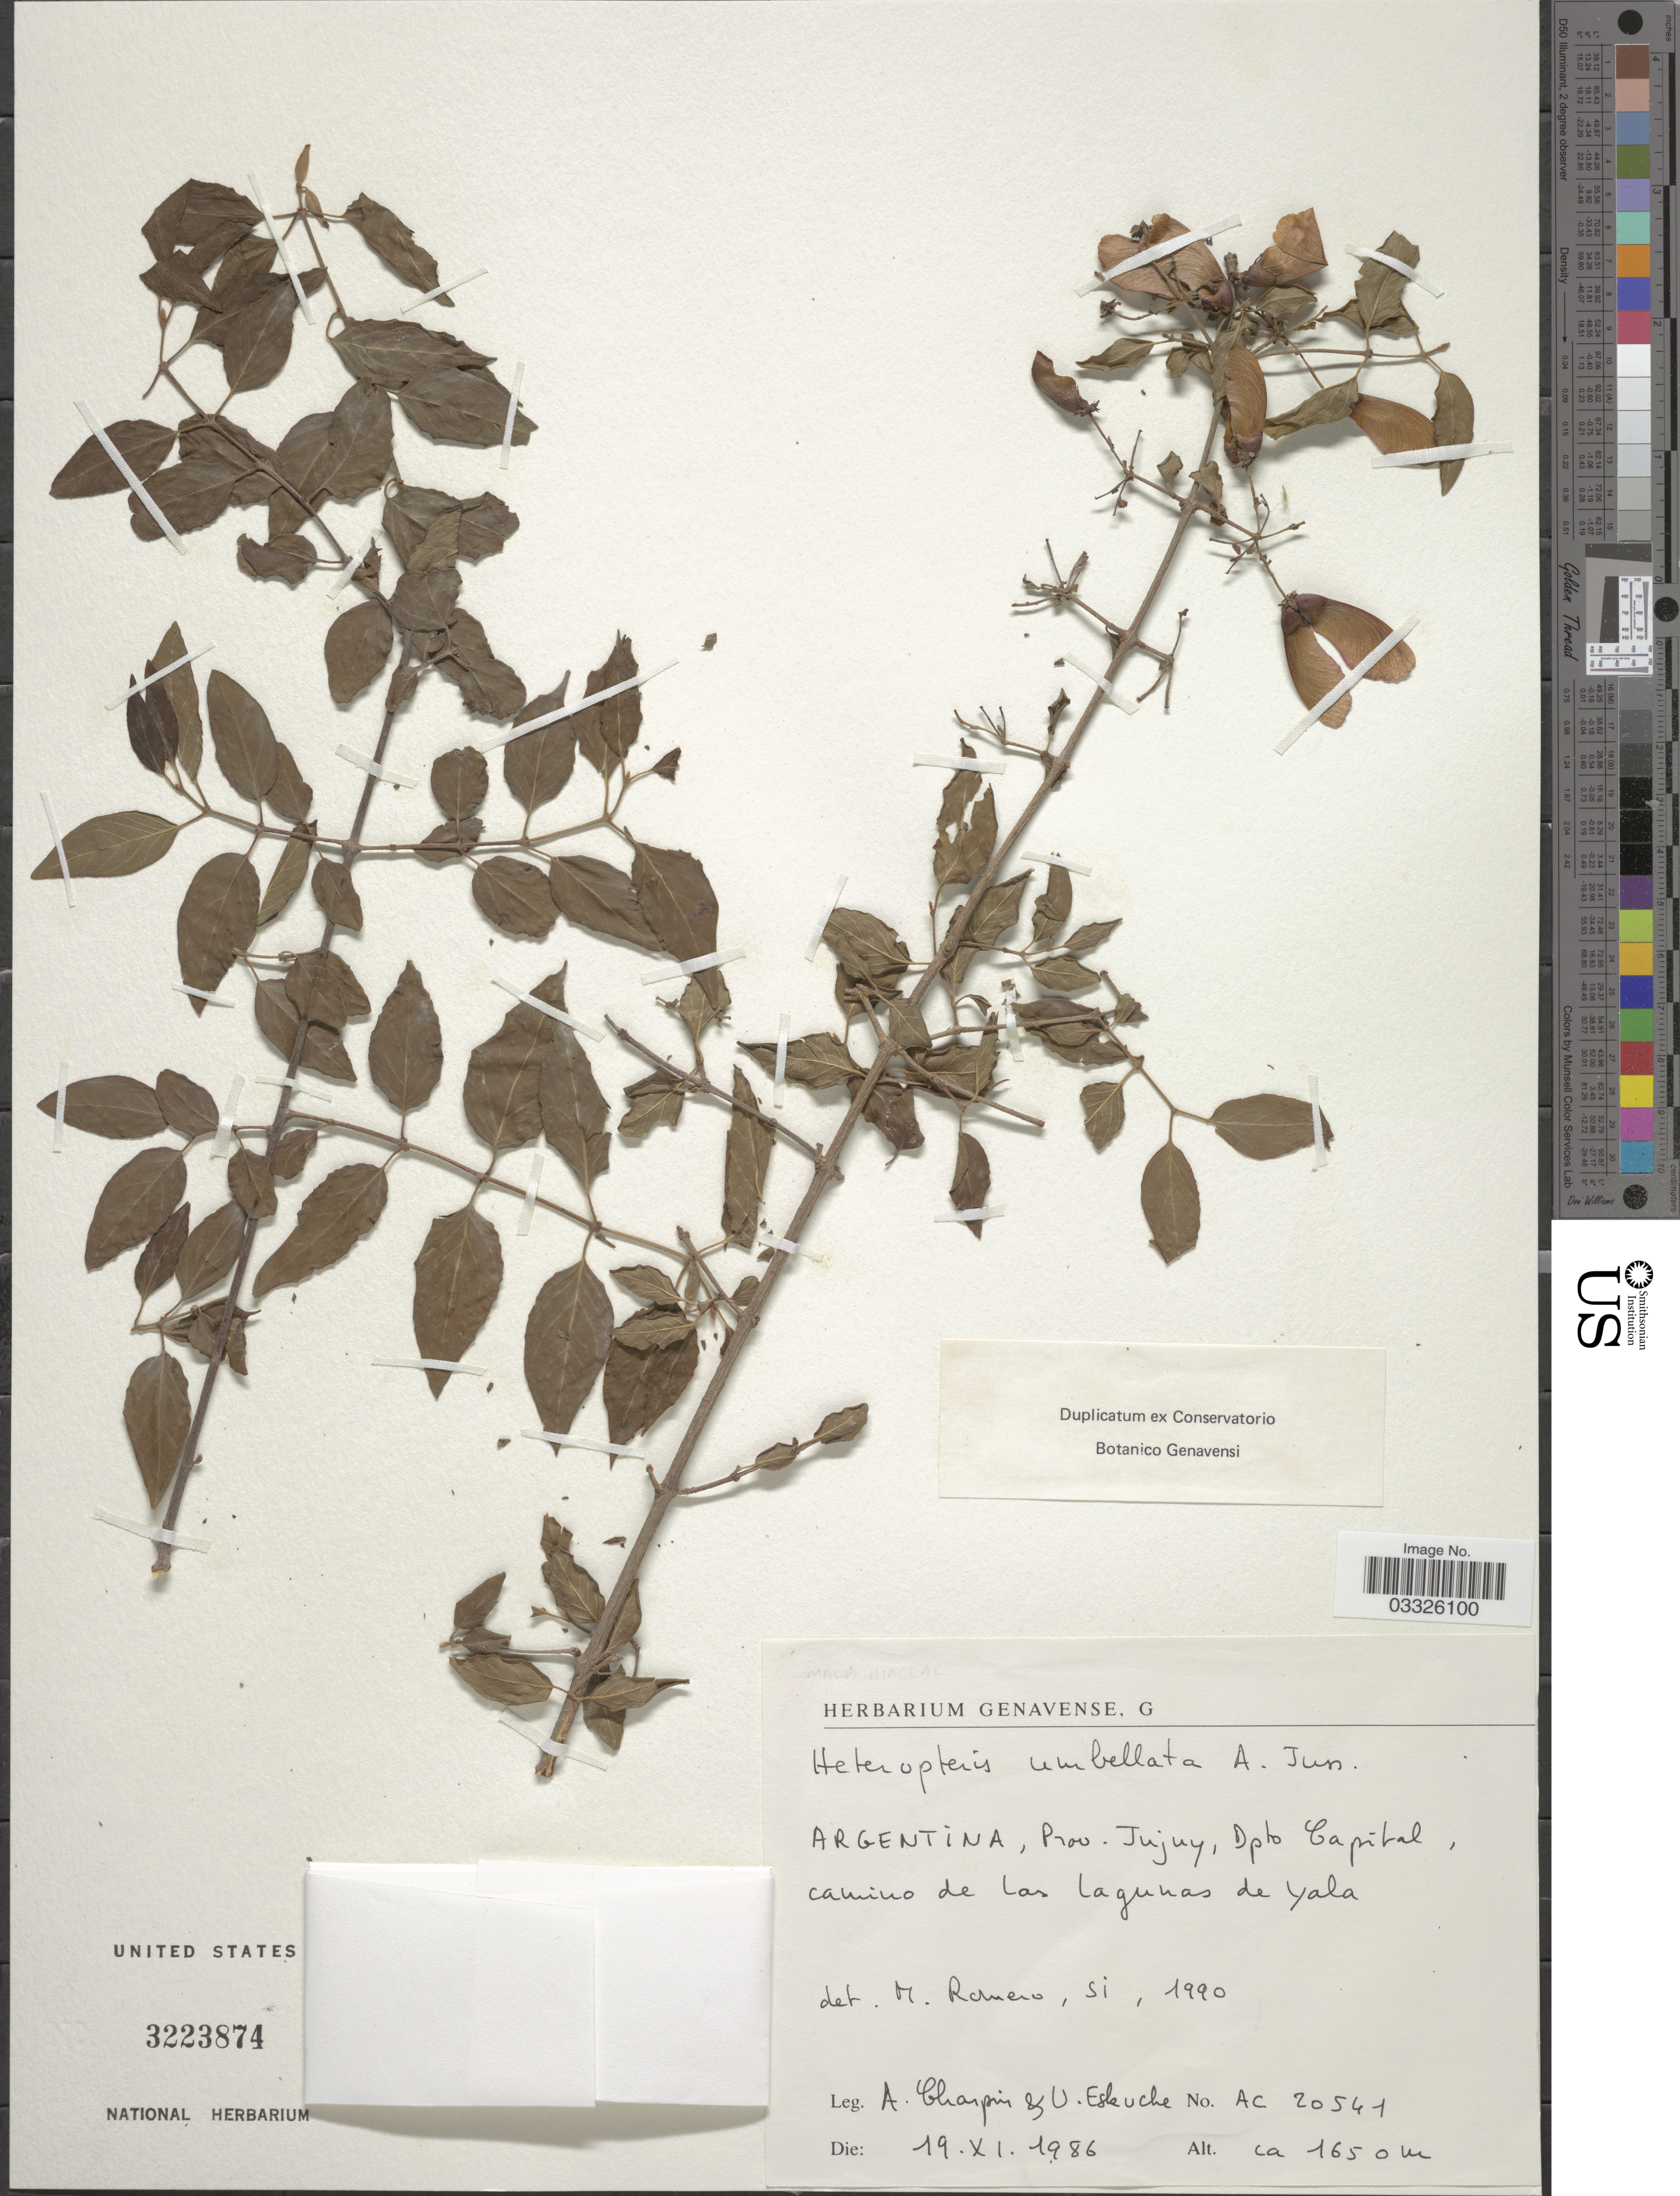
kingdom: Plantae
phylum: Tracheophyta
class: Magnoliopsida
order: Malpighiales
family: Malpighiaceae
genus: Heteropterys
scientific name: Heteropterys umbellata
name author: A. Juss.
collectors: A. Charpin & U. Eskuche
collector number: AC20541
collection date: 1986-11-19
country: Argentina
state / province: Jujuy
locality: Dpto. Capita, camino de las lagunas de yala.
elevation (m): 1650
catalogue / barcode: US 3223874